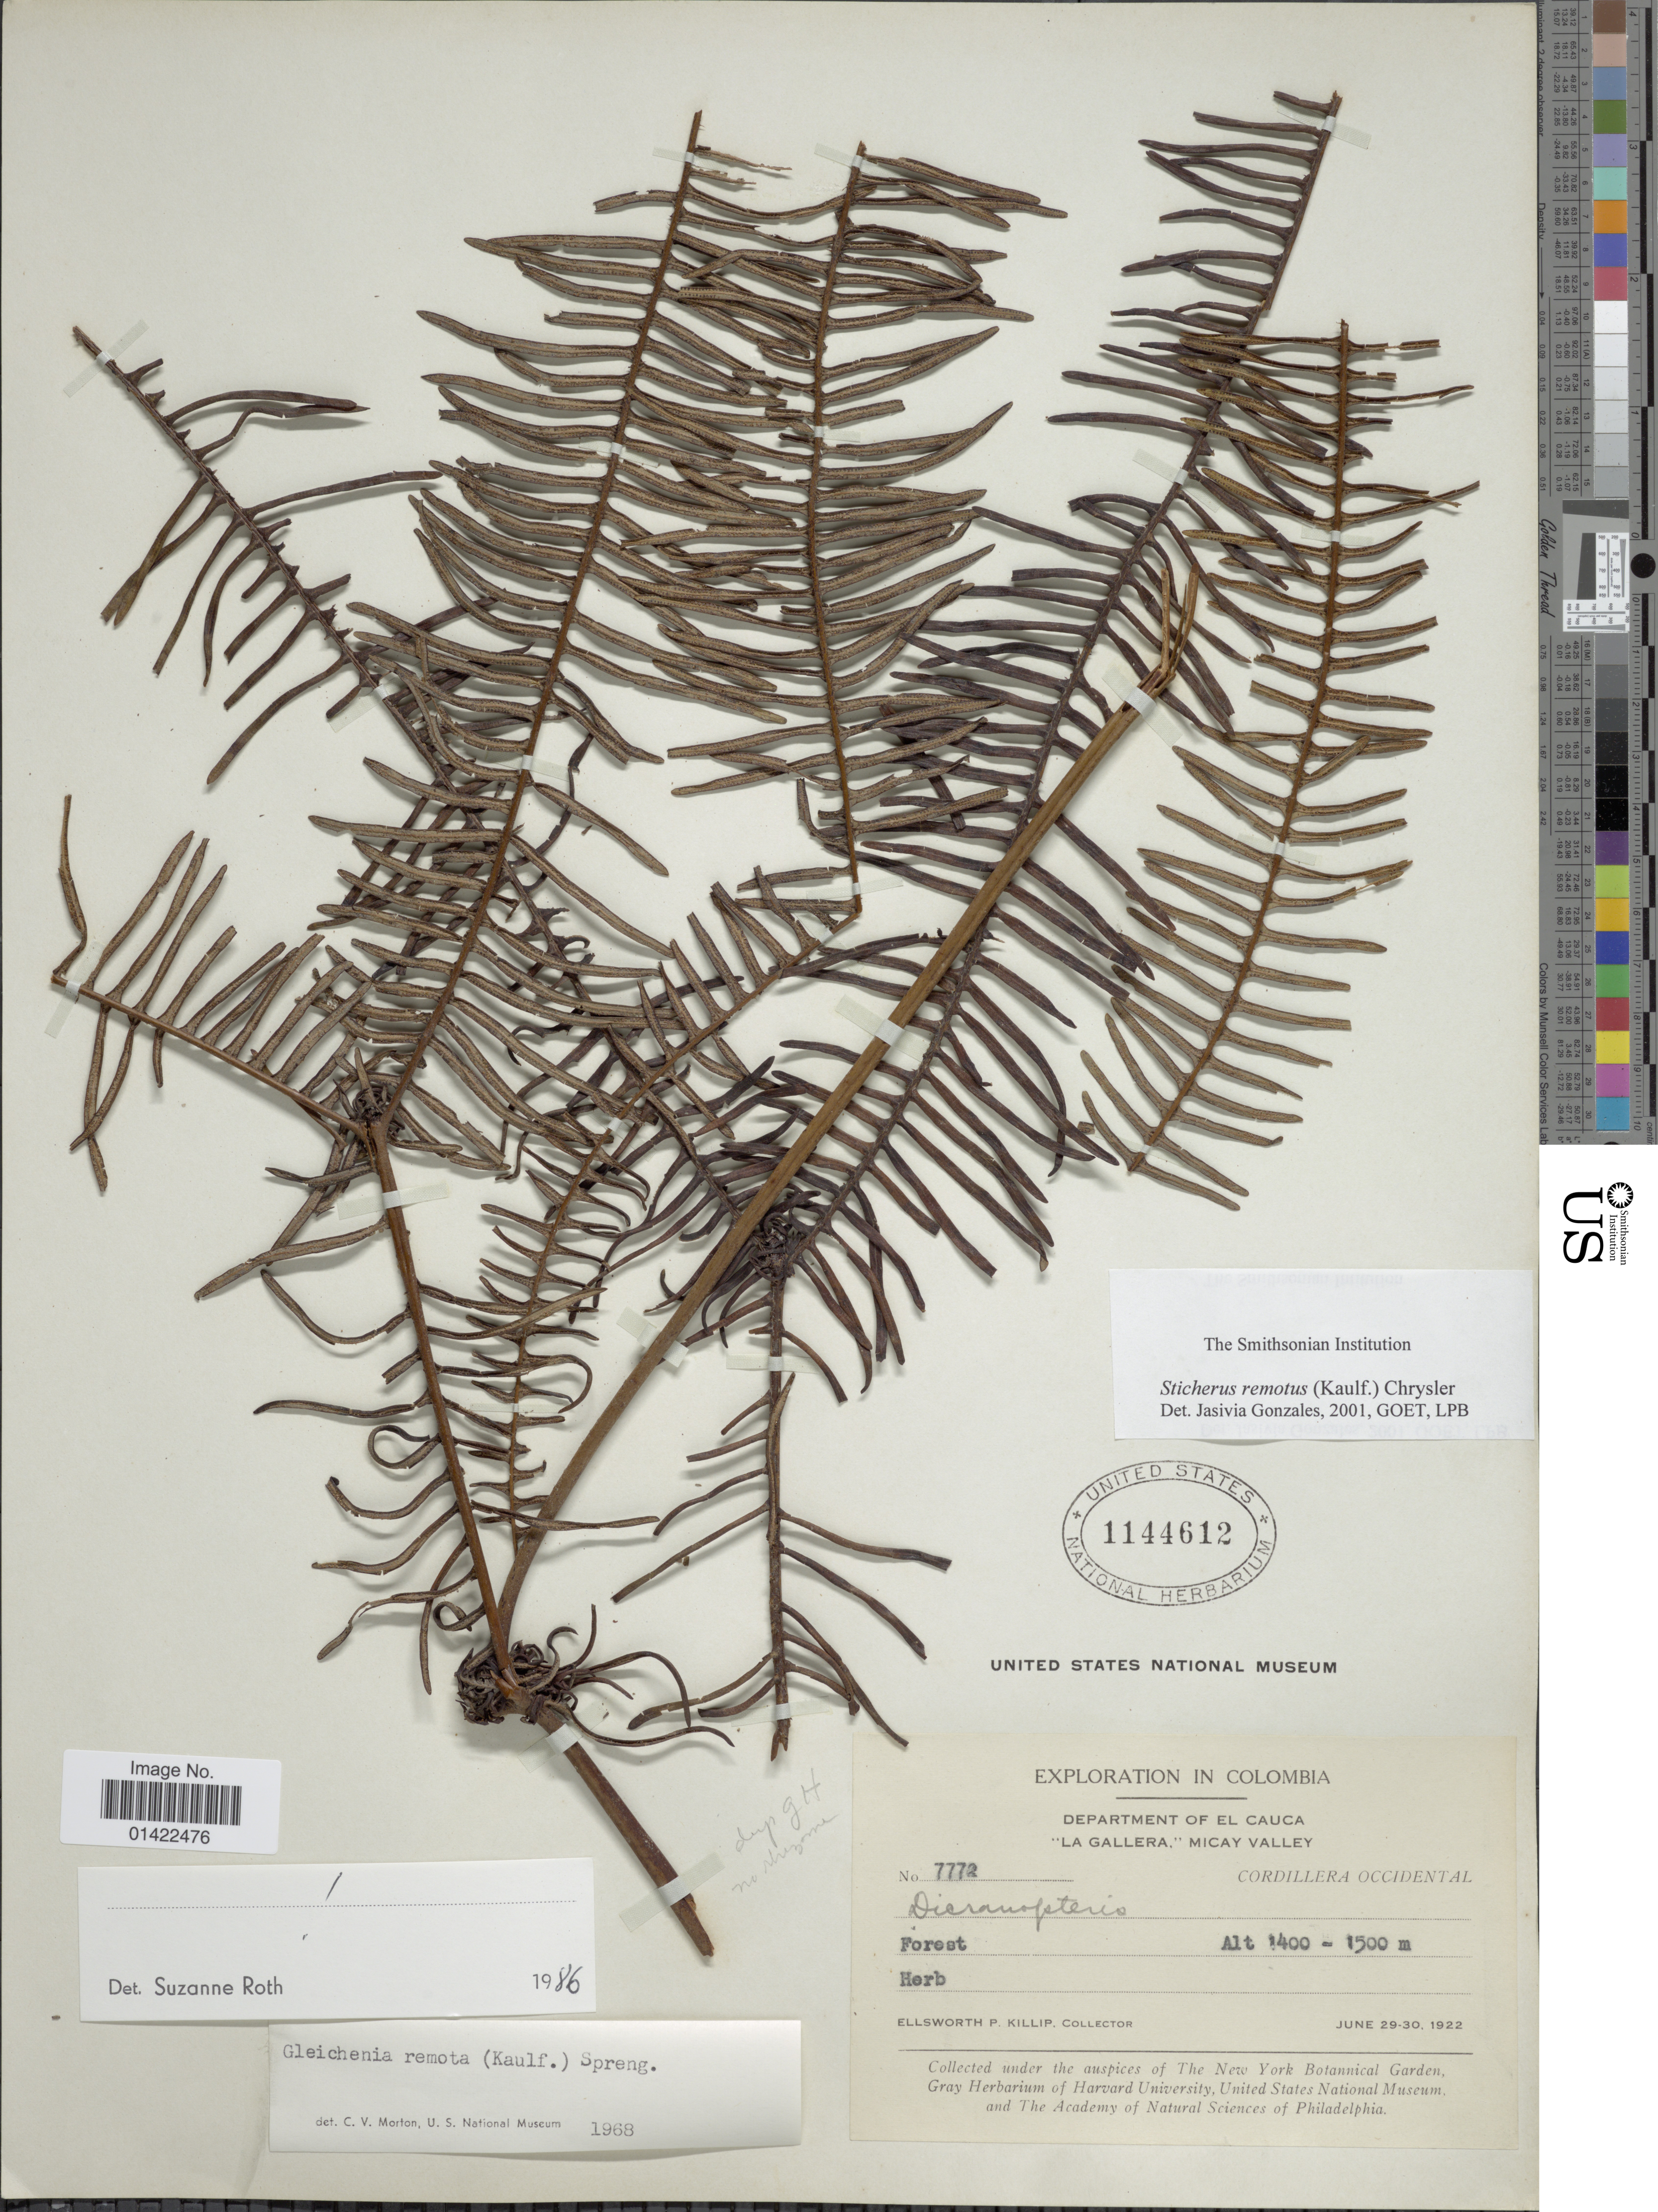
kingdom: Plantae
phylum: Tracheophyta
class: Polypodiopsida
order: Gleicheniales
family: Gleicheniaceae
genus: Sticherus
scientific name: Sticherus remotus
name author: (Kaulf.) Chrysler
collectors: E. P. Killip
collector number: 7772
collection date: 1922-06-29/1922-06-30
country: Colombia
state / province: Cauca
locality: La Gallera,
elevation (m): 1400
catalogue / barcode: US 1144612